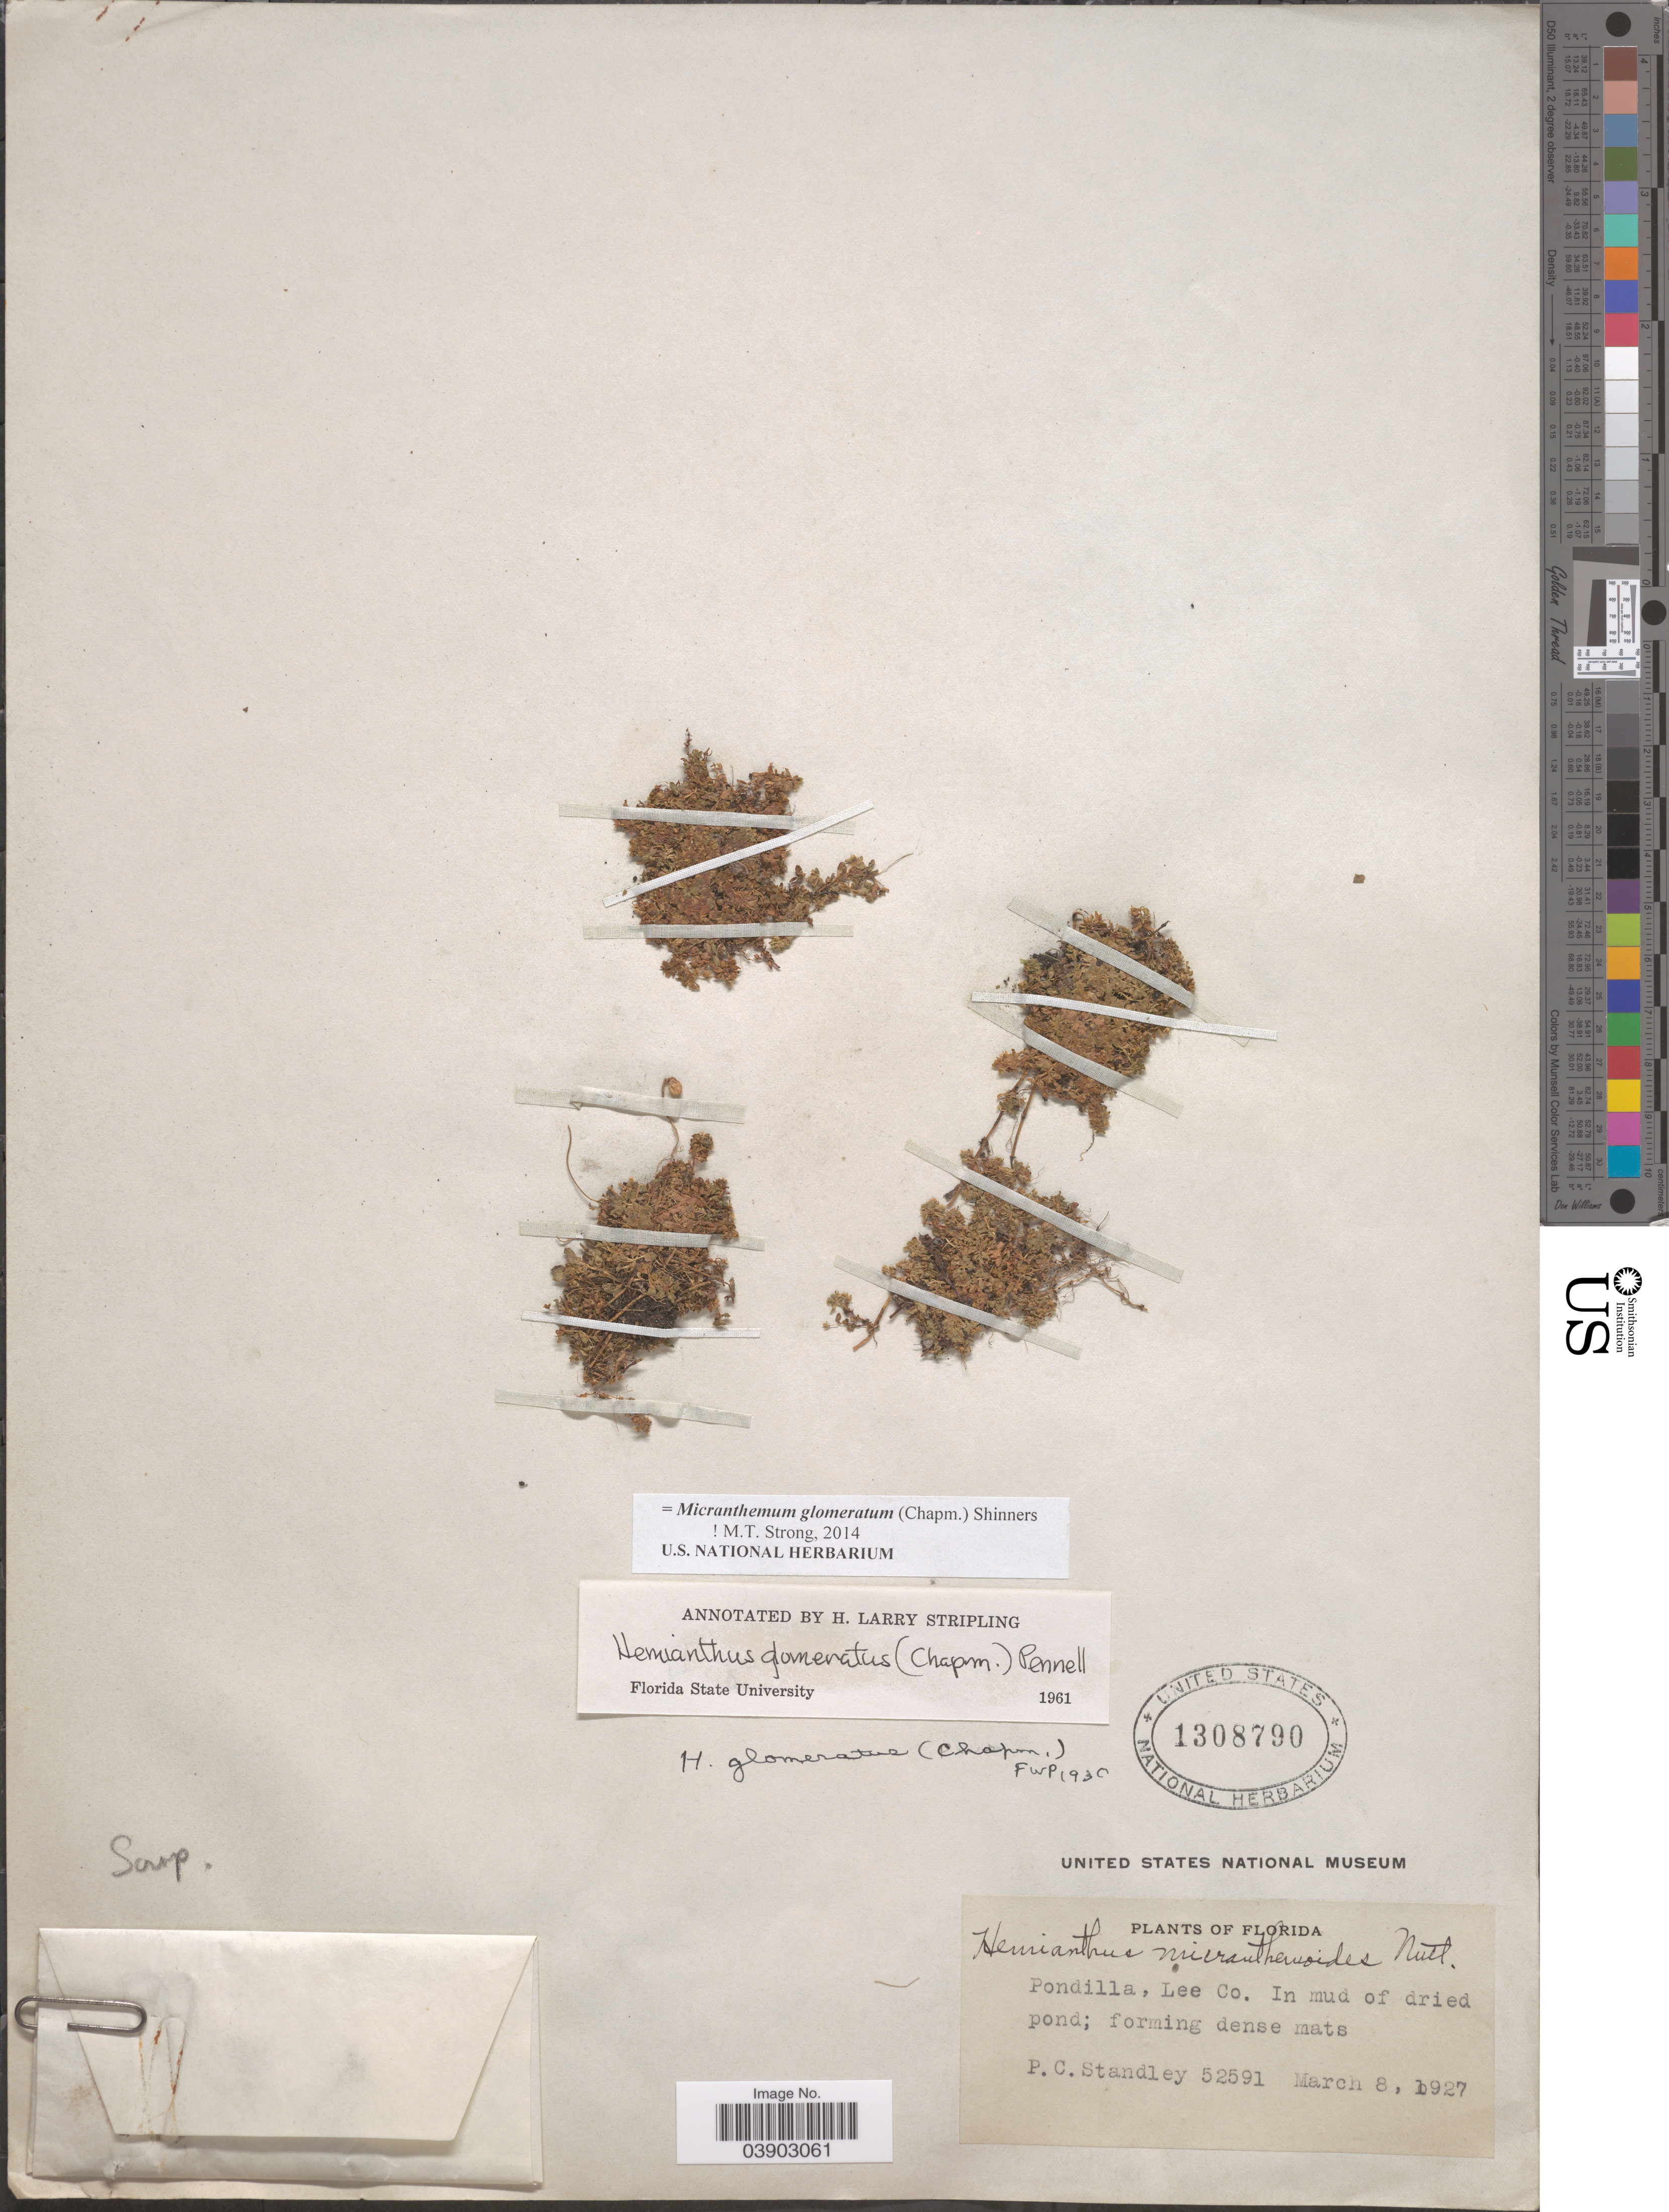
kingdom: Plantae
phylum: Tracheophyta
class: Magnoliopsida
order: Lamiales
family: Linderniaceae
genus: Micranthemum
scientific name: Micranthemum glomeratum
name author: (Chapm.) Shinners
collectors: P. C. Standley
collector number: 52591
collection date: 1927-03-08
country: United States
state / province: Florida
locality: Pondilla, Lee Co.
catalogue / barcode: US 1308790